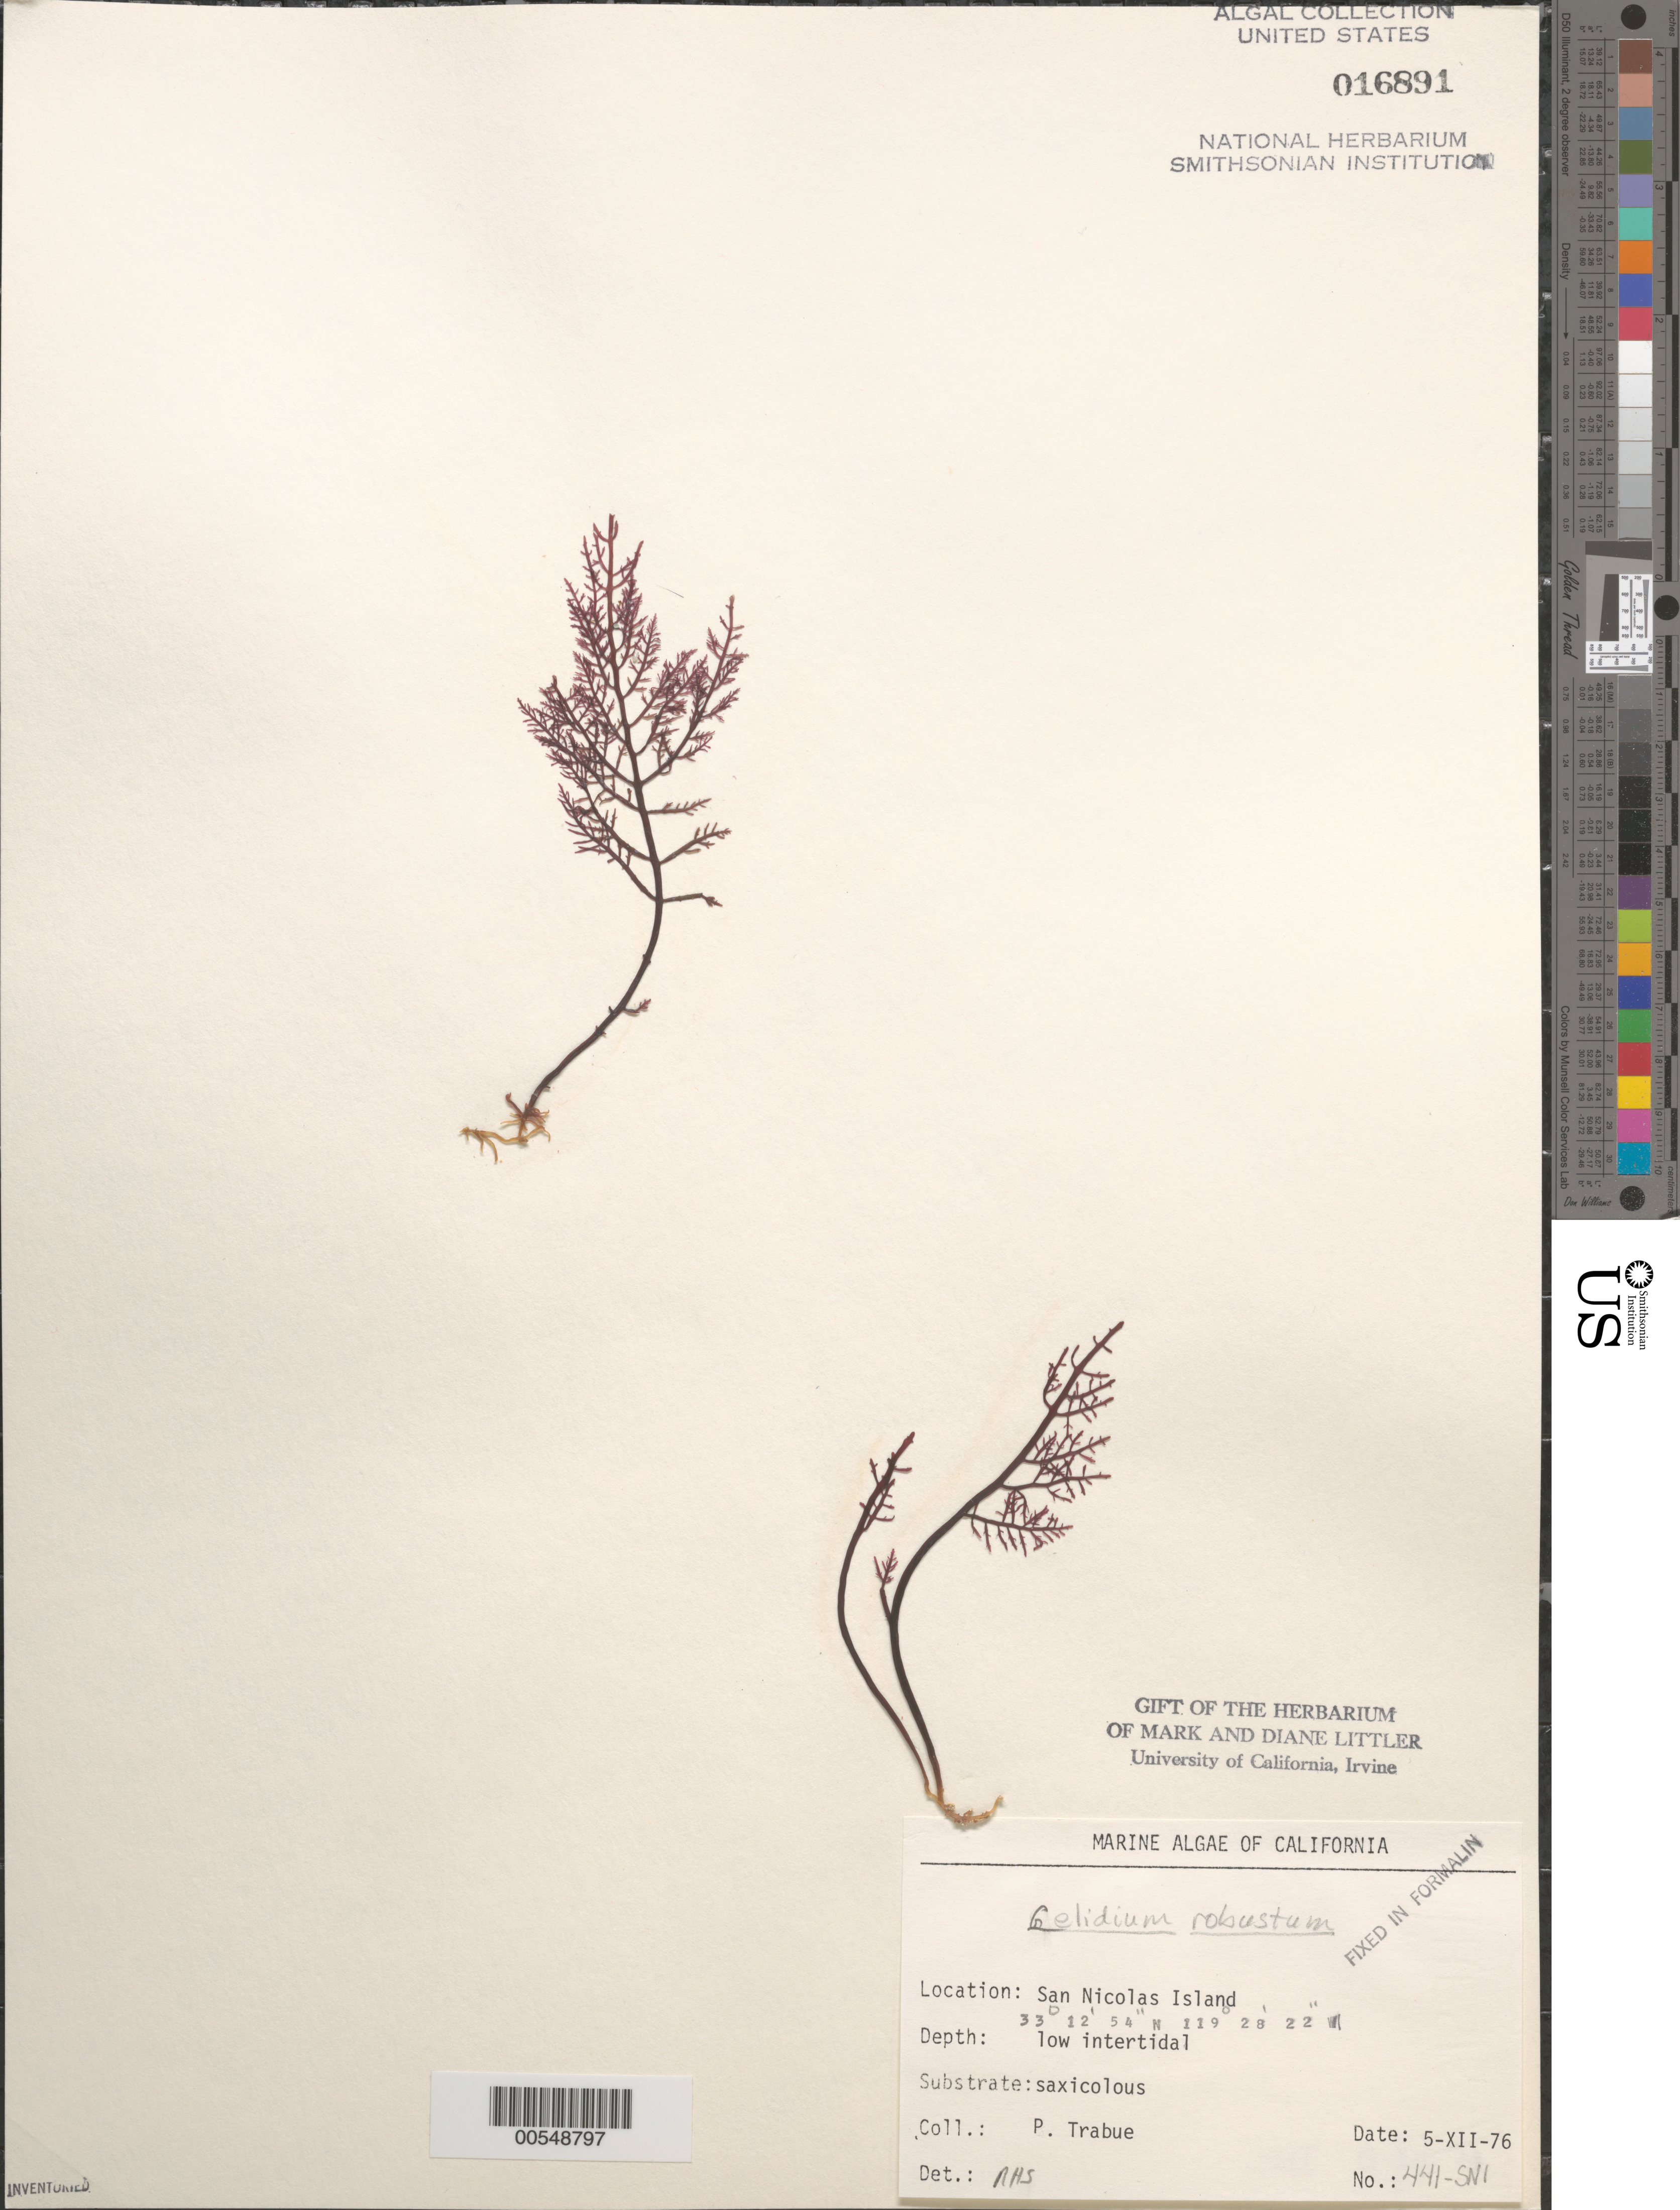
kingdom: Plantae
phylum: Rhodophyta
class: Florideophyceae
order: Gelidiales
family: Gelidiaceae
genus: Gelidium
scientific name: Gelidium robustum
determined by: Sims, Robert H.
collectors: P. J. Trabue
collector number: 441-sni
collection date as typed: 05 Dec 1976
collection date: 1976-12-05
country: United States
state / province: California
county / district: Ventura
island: San Nicolas Island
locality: Dutch Harbor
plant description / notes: BLM-SOCALBIGHT Rocky Intertidal Survey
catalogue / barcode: US 16891